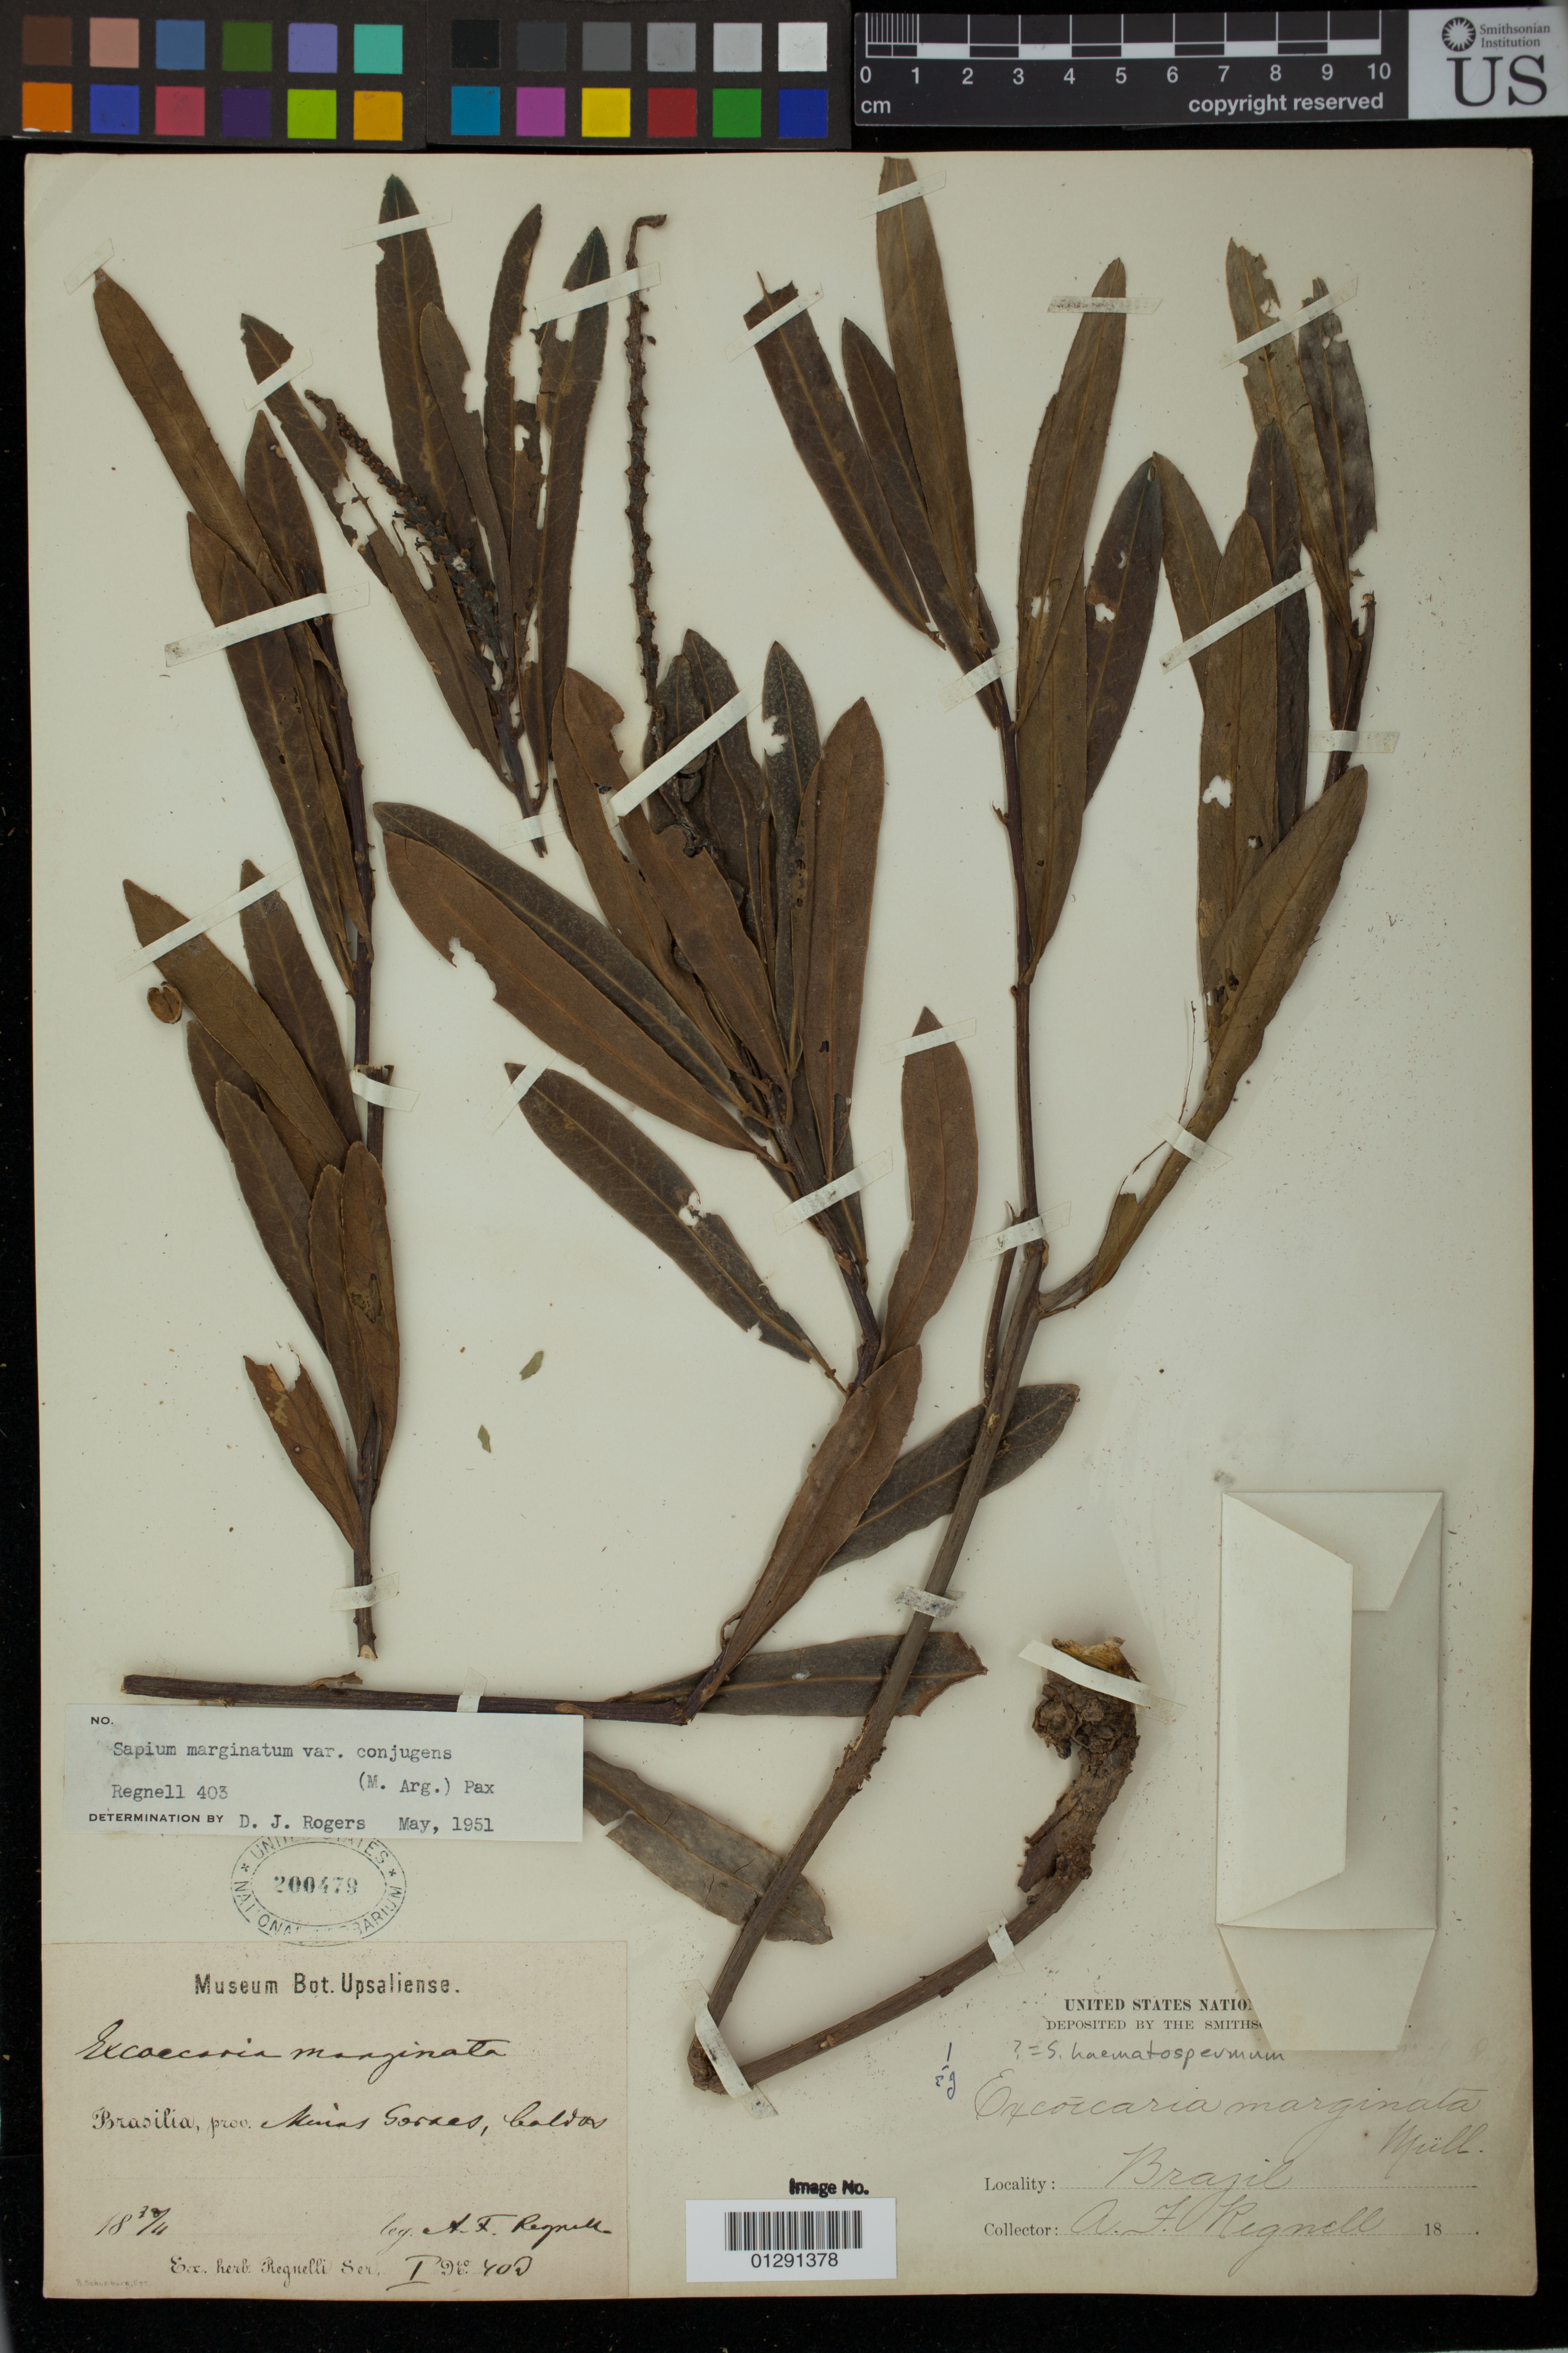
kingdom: Plantae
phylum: Tracheophyta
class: Magnoliopsida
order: Malpighiales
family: Euphorbiaceae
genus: Sapium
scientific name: Sapium haematospermum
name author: Müll. Arg.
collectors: A. F. Regnell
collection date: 1832-11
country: Brazil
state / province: Minas Gerais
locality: Caldas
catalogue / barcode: US 200479